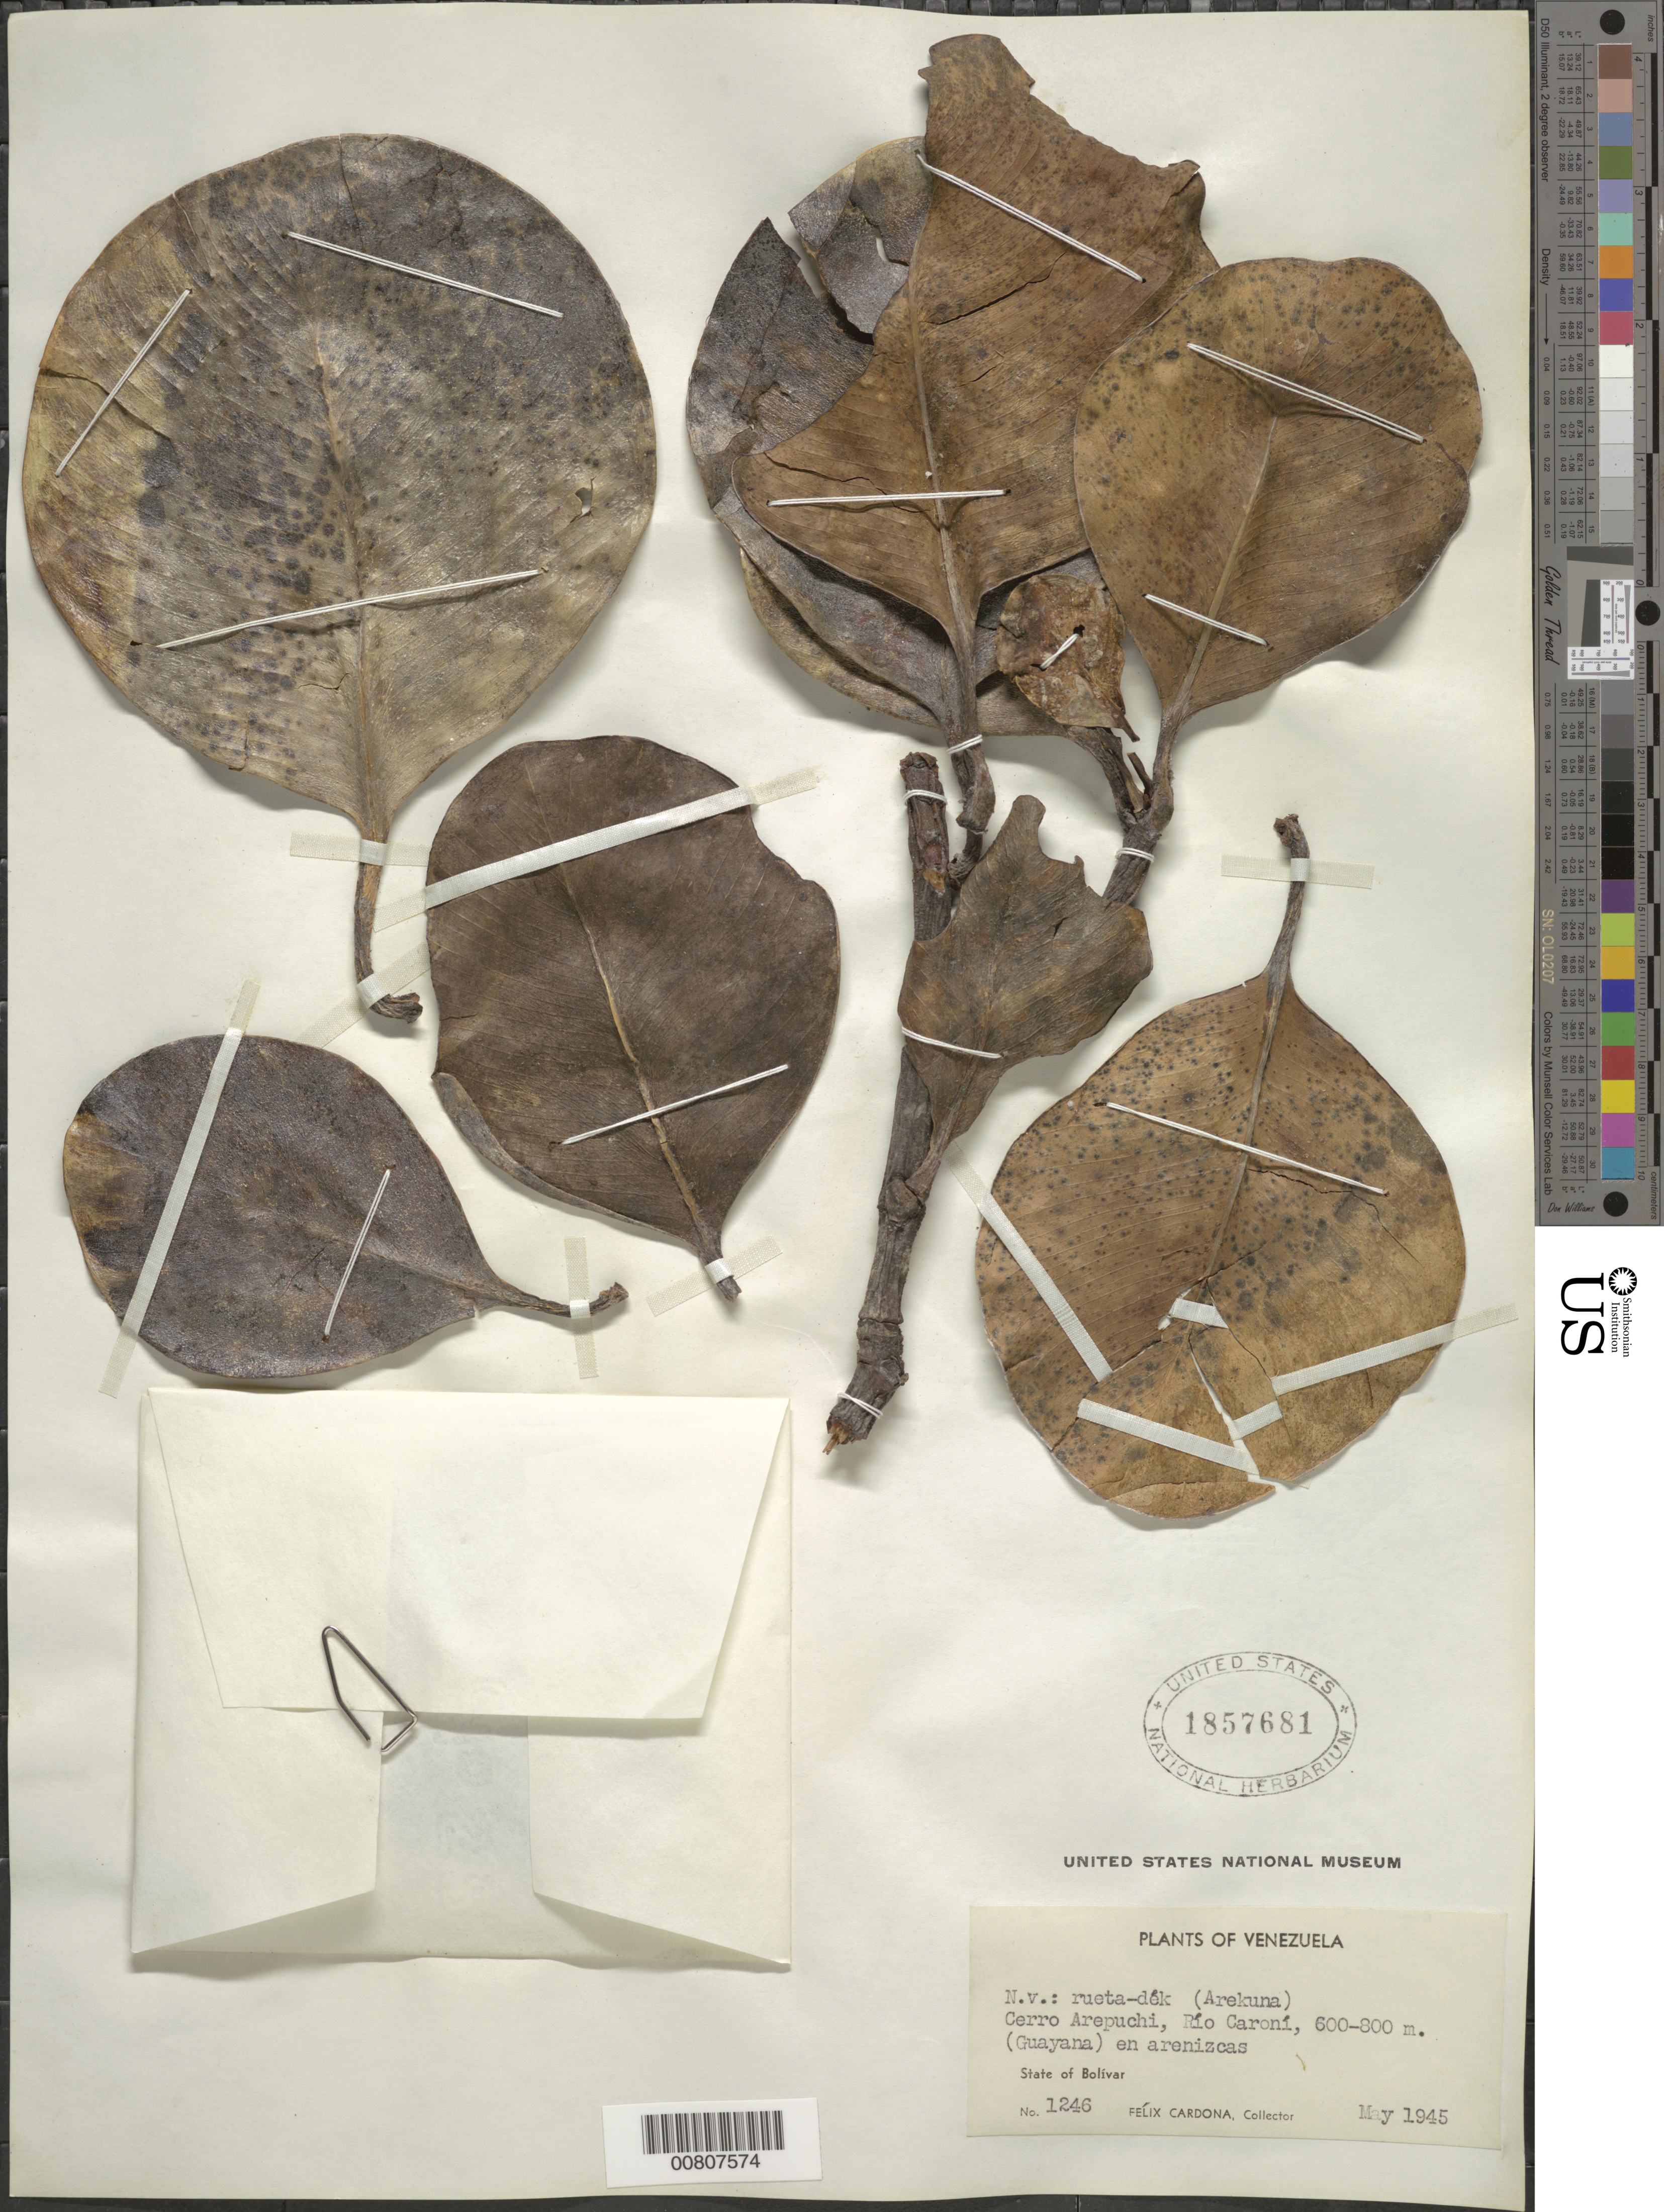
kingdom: Plantae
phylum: Tracheophyta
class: Magnoliopsida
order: Malpighiales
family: Clusiaceae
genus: Clusia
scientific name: Clusia rosea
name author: Jacq.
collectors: F. Cardona Puig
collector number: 1246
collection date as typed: May-45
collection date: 1945-05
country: Venezuela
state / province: Bolívar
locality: Río Caroní, 400 m cerca de boca de Jeabarú (Guayana)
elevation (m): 600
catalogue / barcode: US 1857681